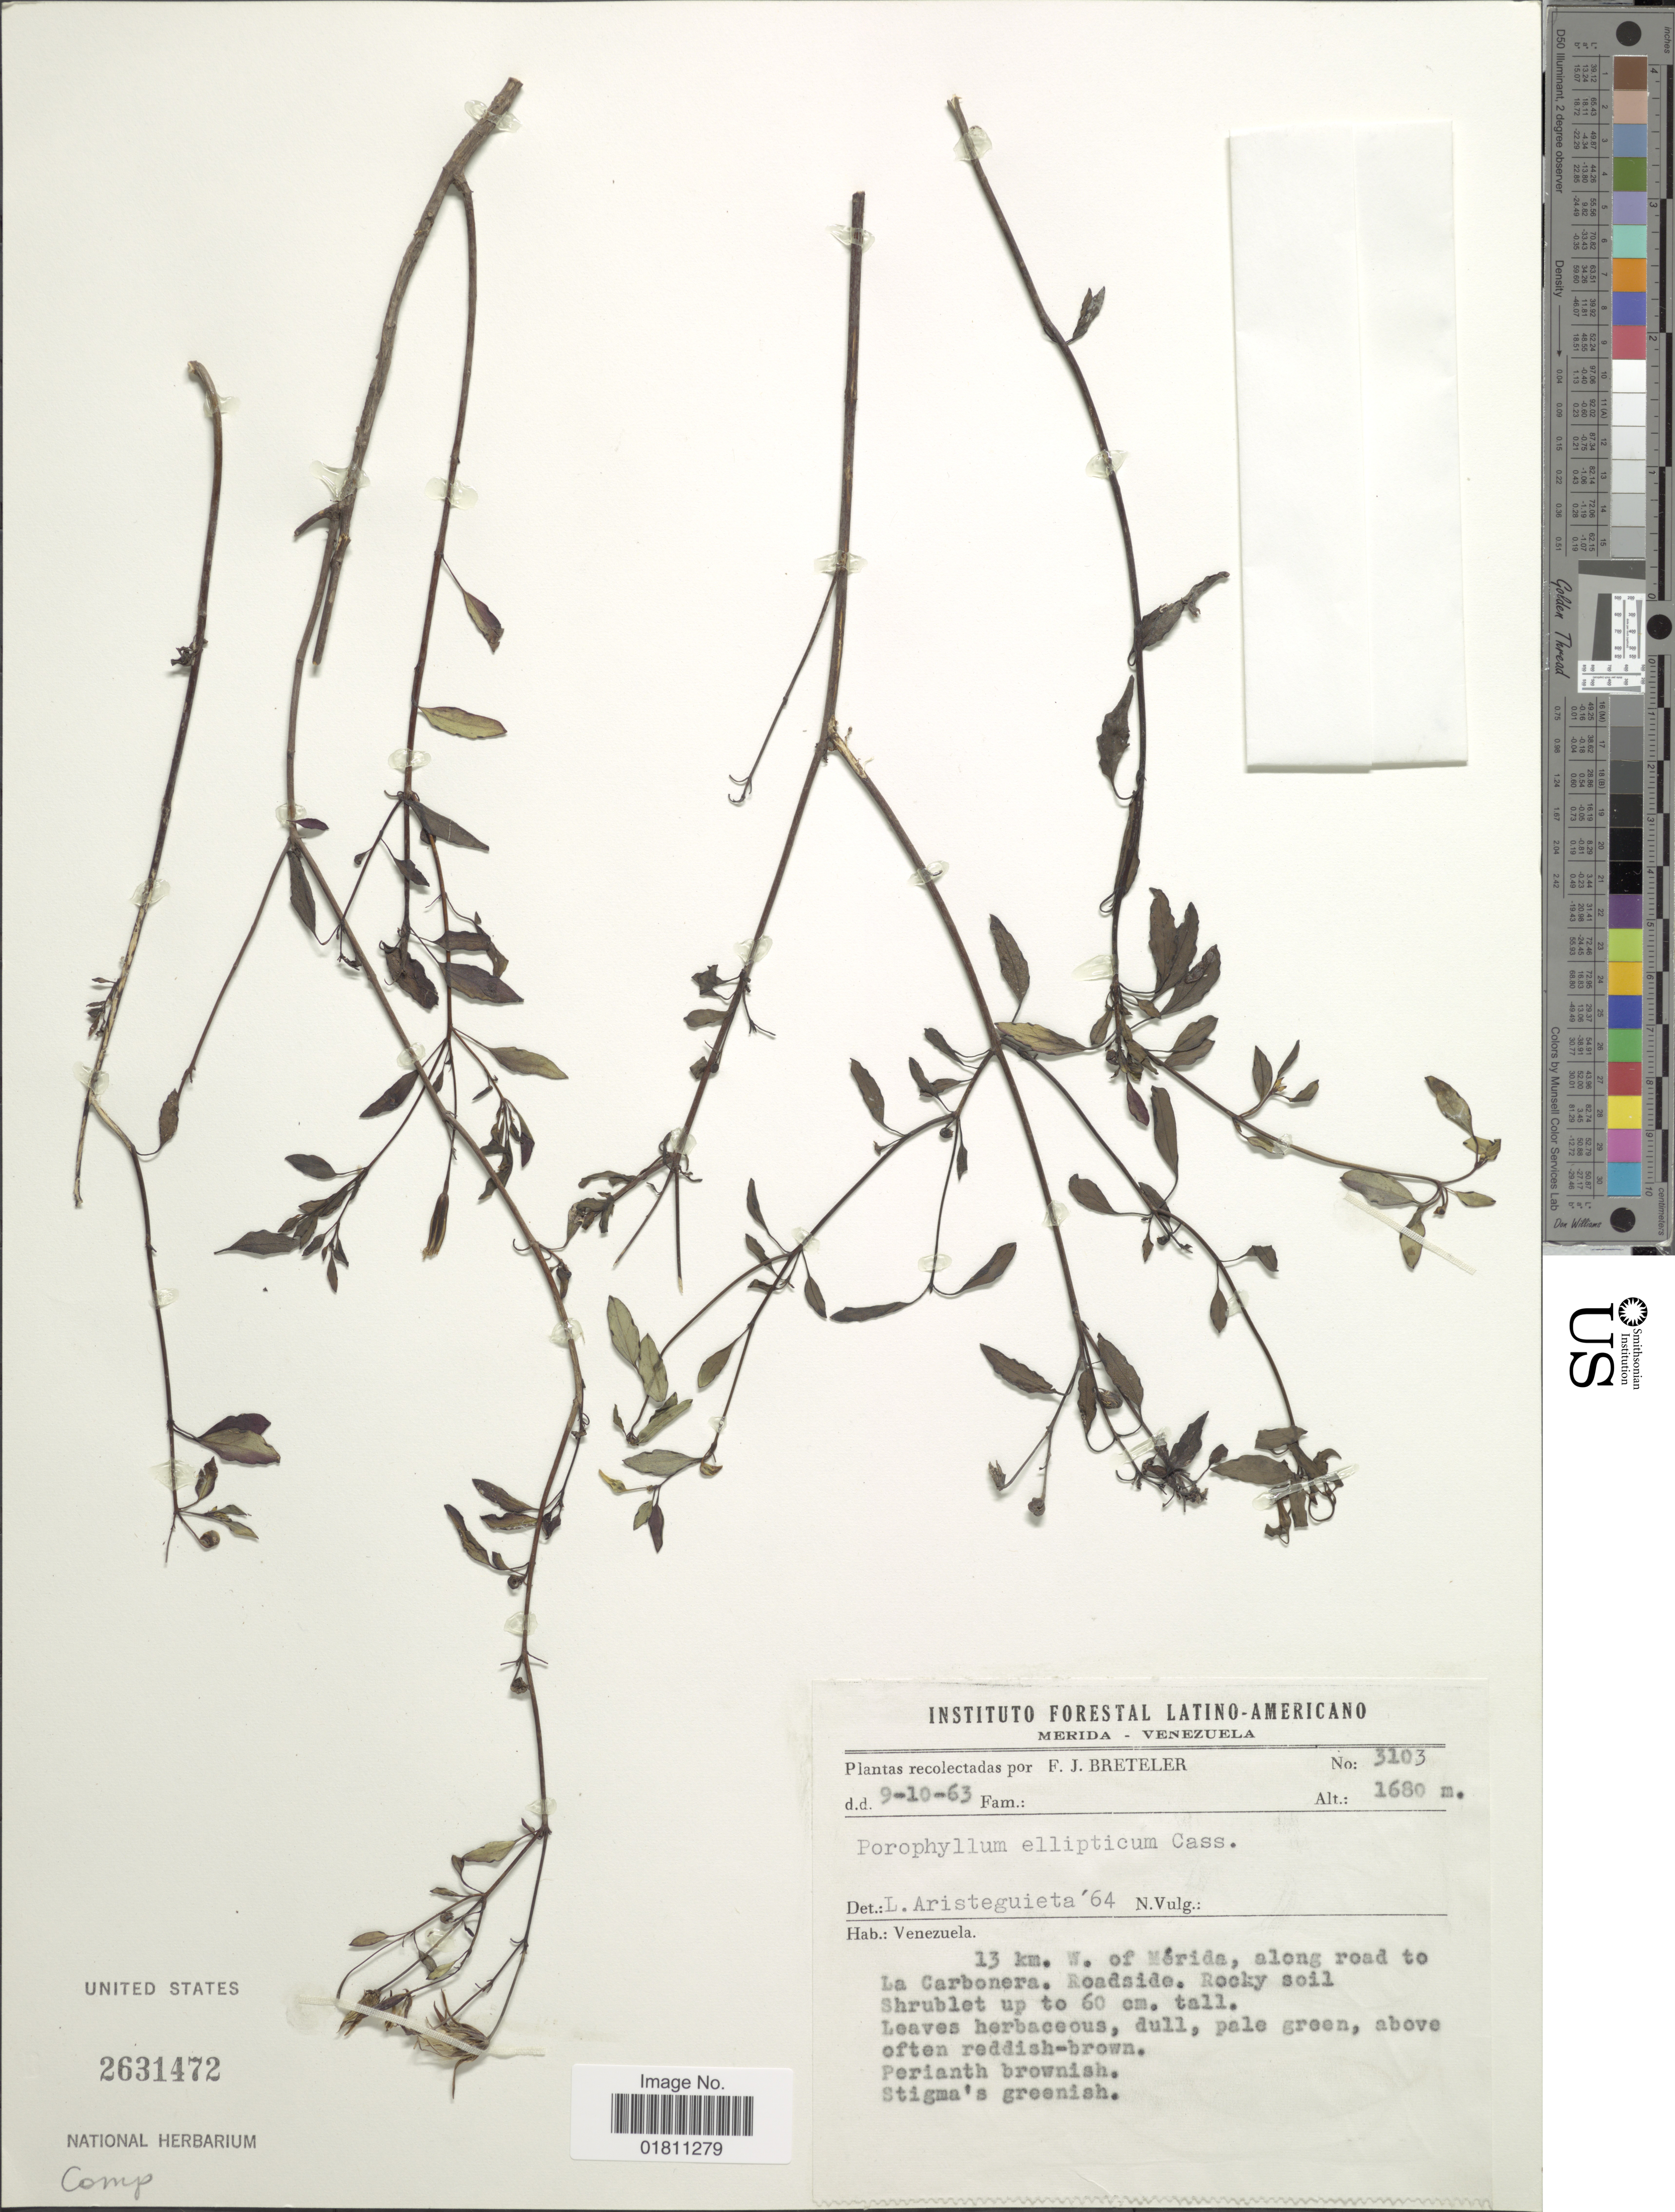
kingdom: Plantae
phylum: Tracheophyta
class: Magnoliopsida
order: Asterales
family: Asteraceae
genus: Porophyllum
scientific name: Porophyllum ruderale subsp. ruderale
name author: (Jacq.) Cass.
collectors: F. J. Breteler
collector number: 3103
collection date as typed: Transcribed d/m/y: 9/10/63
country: Venezuela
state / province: Mérida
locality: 13 km. W. of Merida, along road ola Carbonera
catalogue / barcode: US 2631472